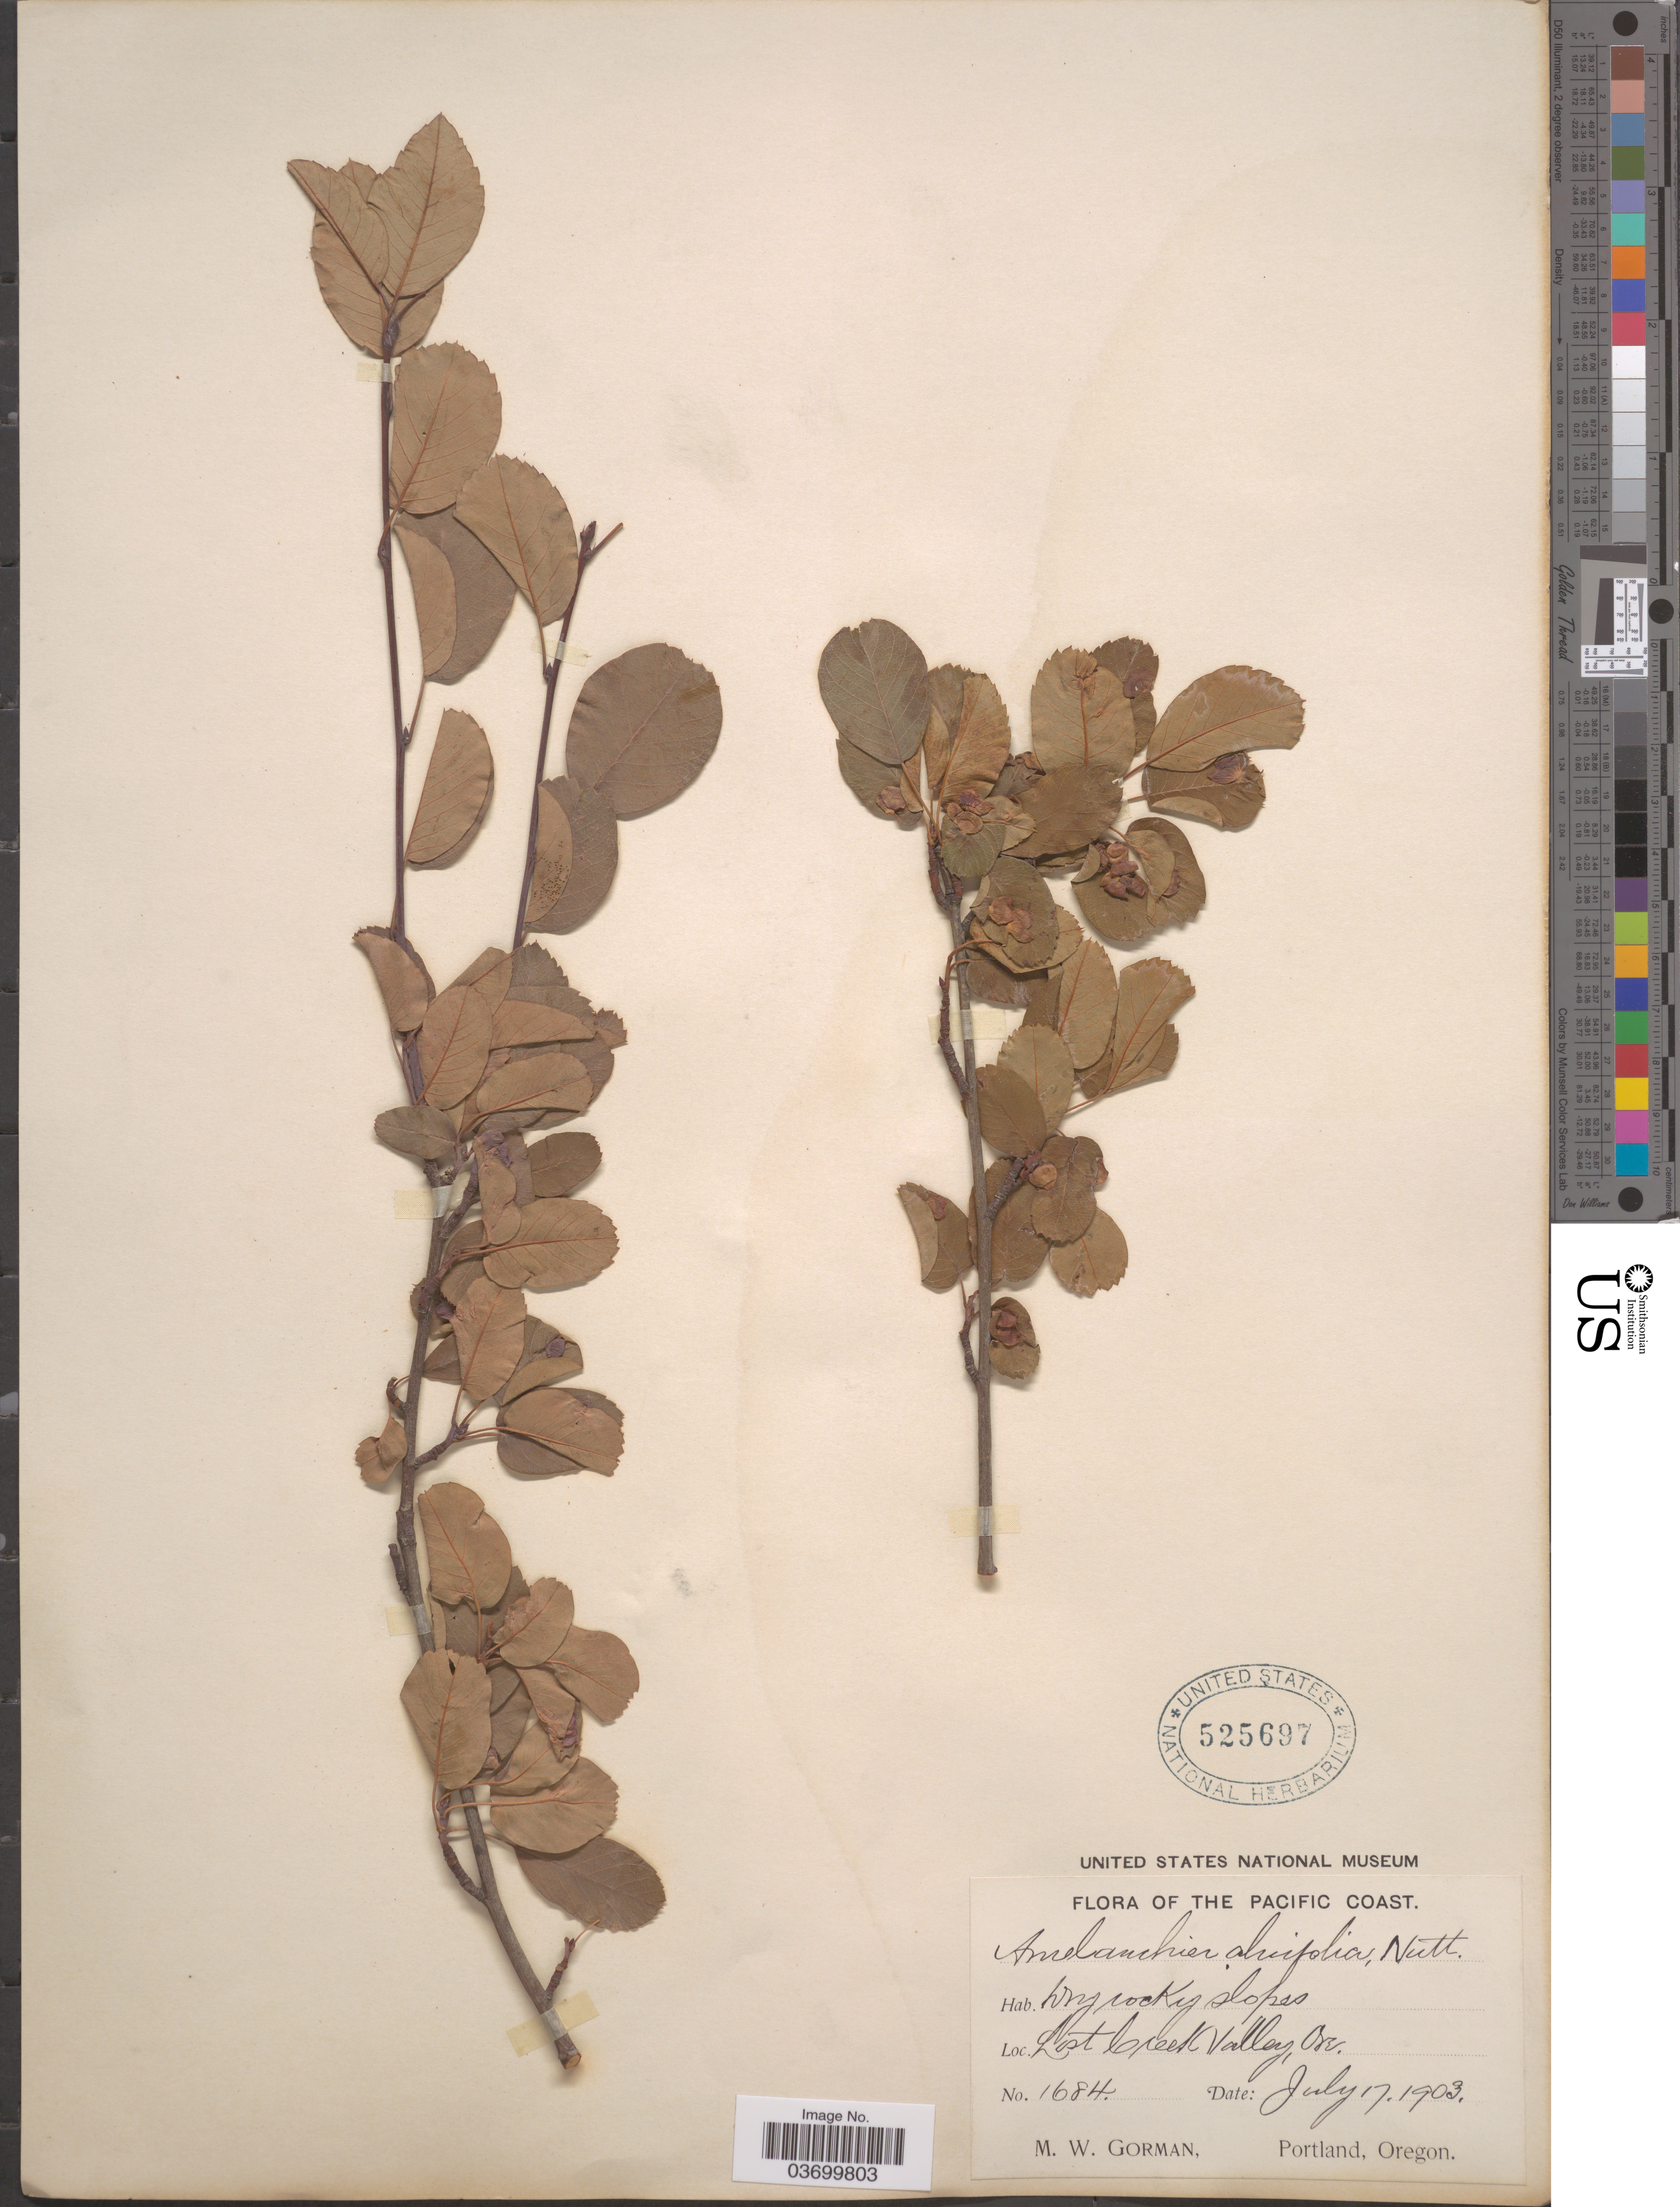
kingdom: Plantae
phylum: Tracheophyta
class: Magnoliopsida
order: Rosales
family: Rosaceae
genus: Amelanchier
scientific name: Amelanchier alnifolia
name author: (Nutt.) Nutt. ex M. Roem.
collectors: M. W. Gorman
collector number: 1684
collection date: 1903-07-17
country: United States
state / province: Oregon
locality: Pacific Coast. Lost Creek Valley.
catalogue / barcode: US 525697